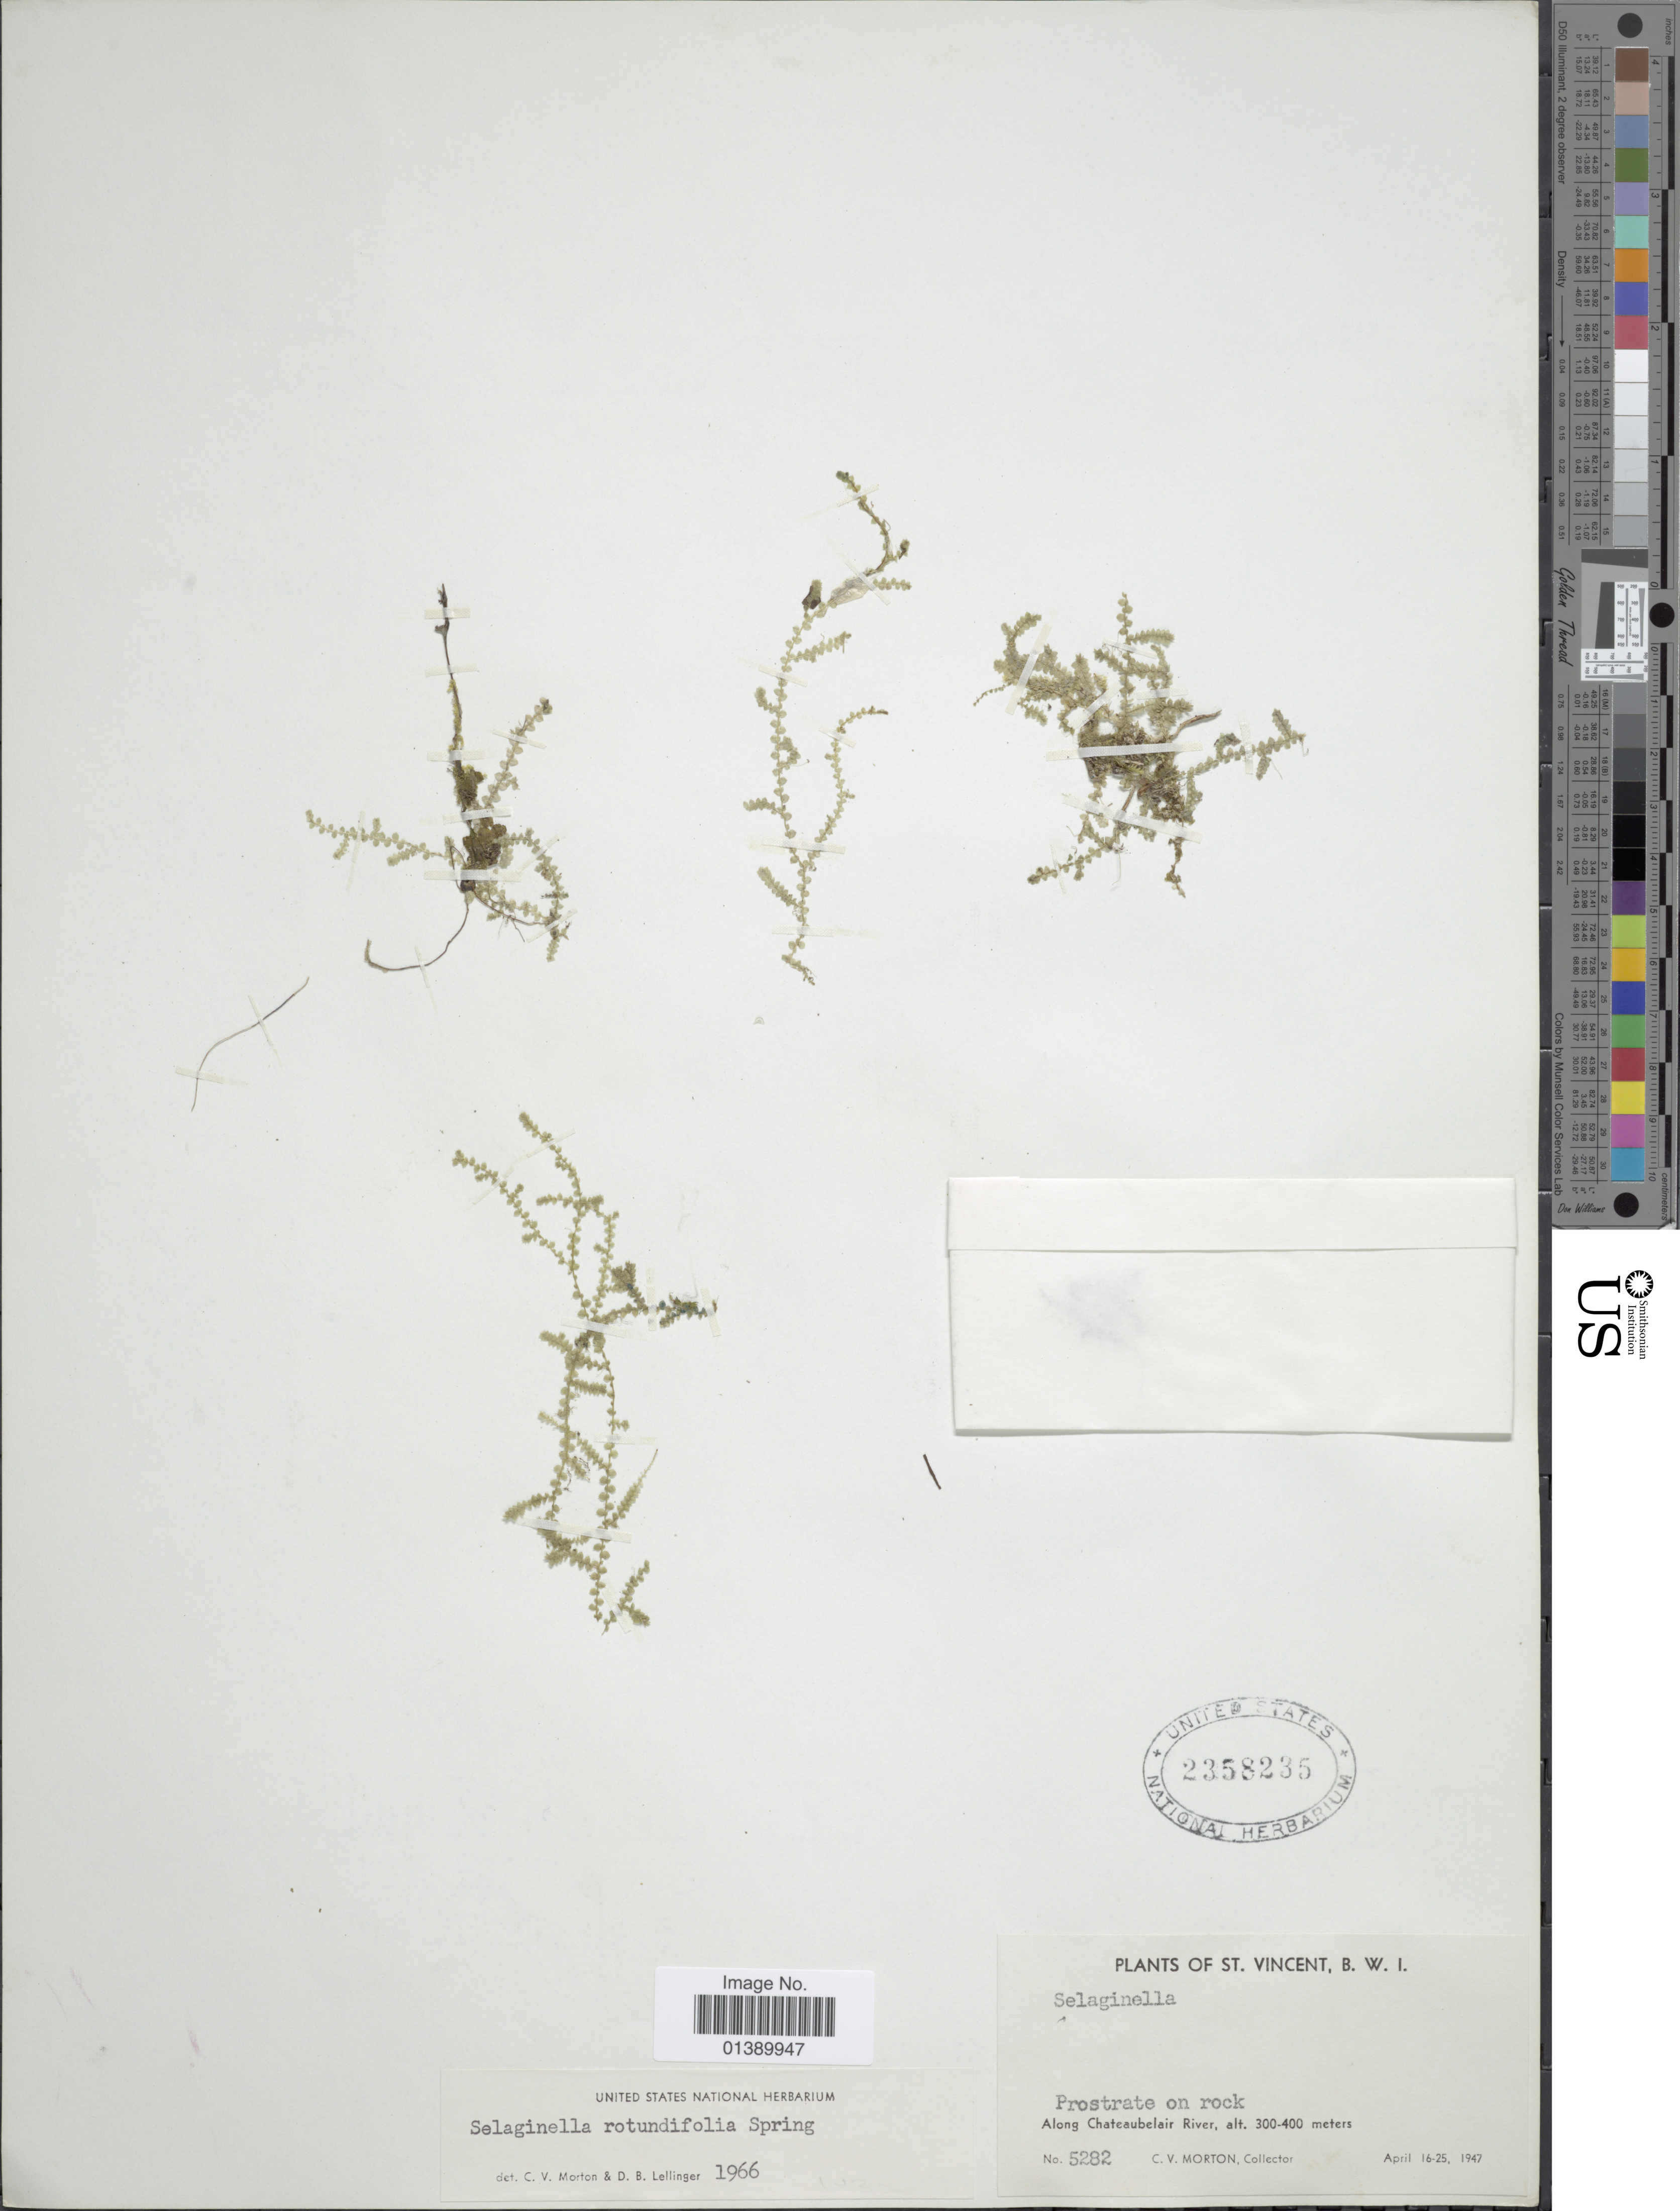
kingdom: Plantae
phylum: Tracheophyta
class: Lycopodiopsida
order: Selaginellales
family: Selaginellaceae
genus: Selaginella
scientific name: Selaginella rotundifolia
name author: Spring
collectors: C. V. Morton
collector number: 5282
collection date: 1947-04-16/1947-04-25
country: St. Vincent - Grenadines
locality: St Vincent, B.W.I. Along Chateaubelair River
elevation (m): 300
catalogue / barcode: US 2358235